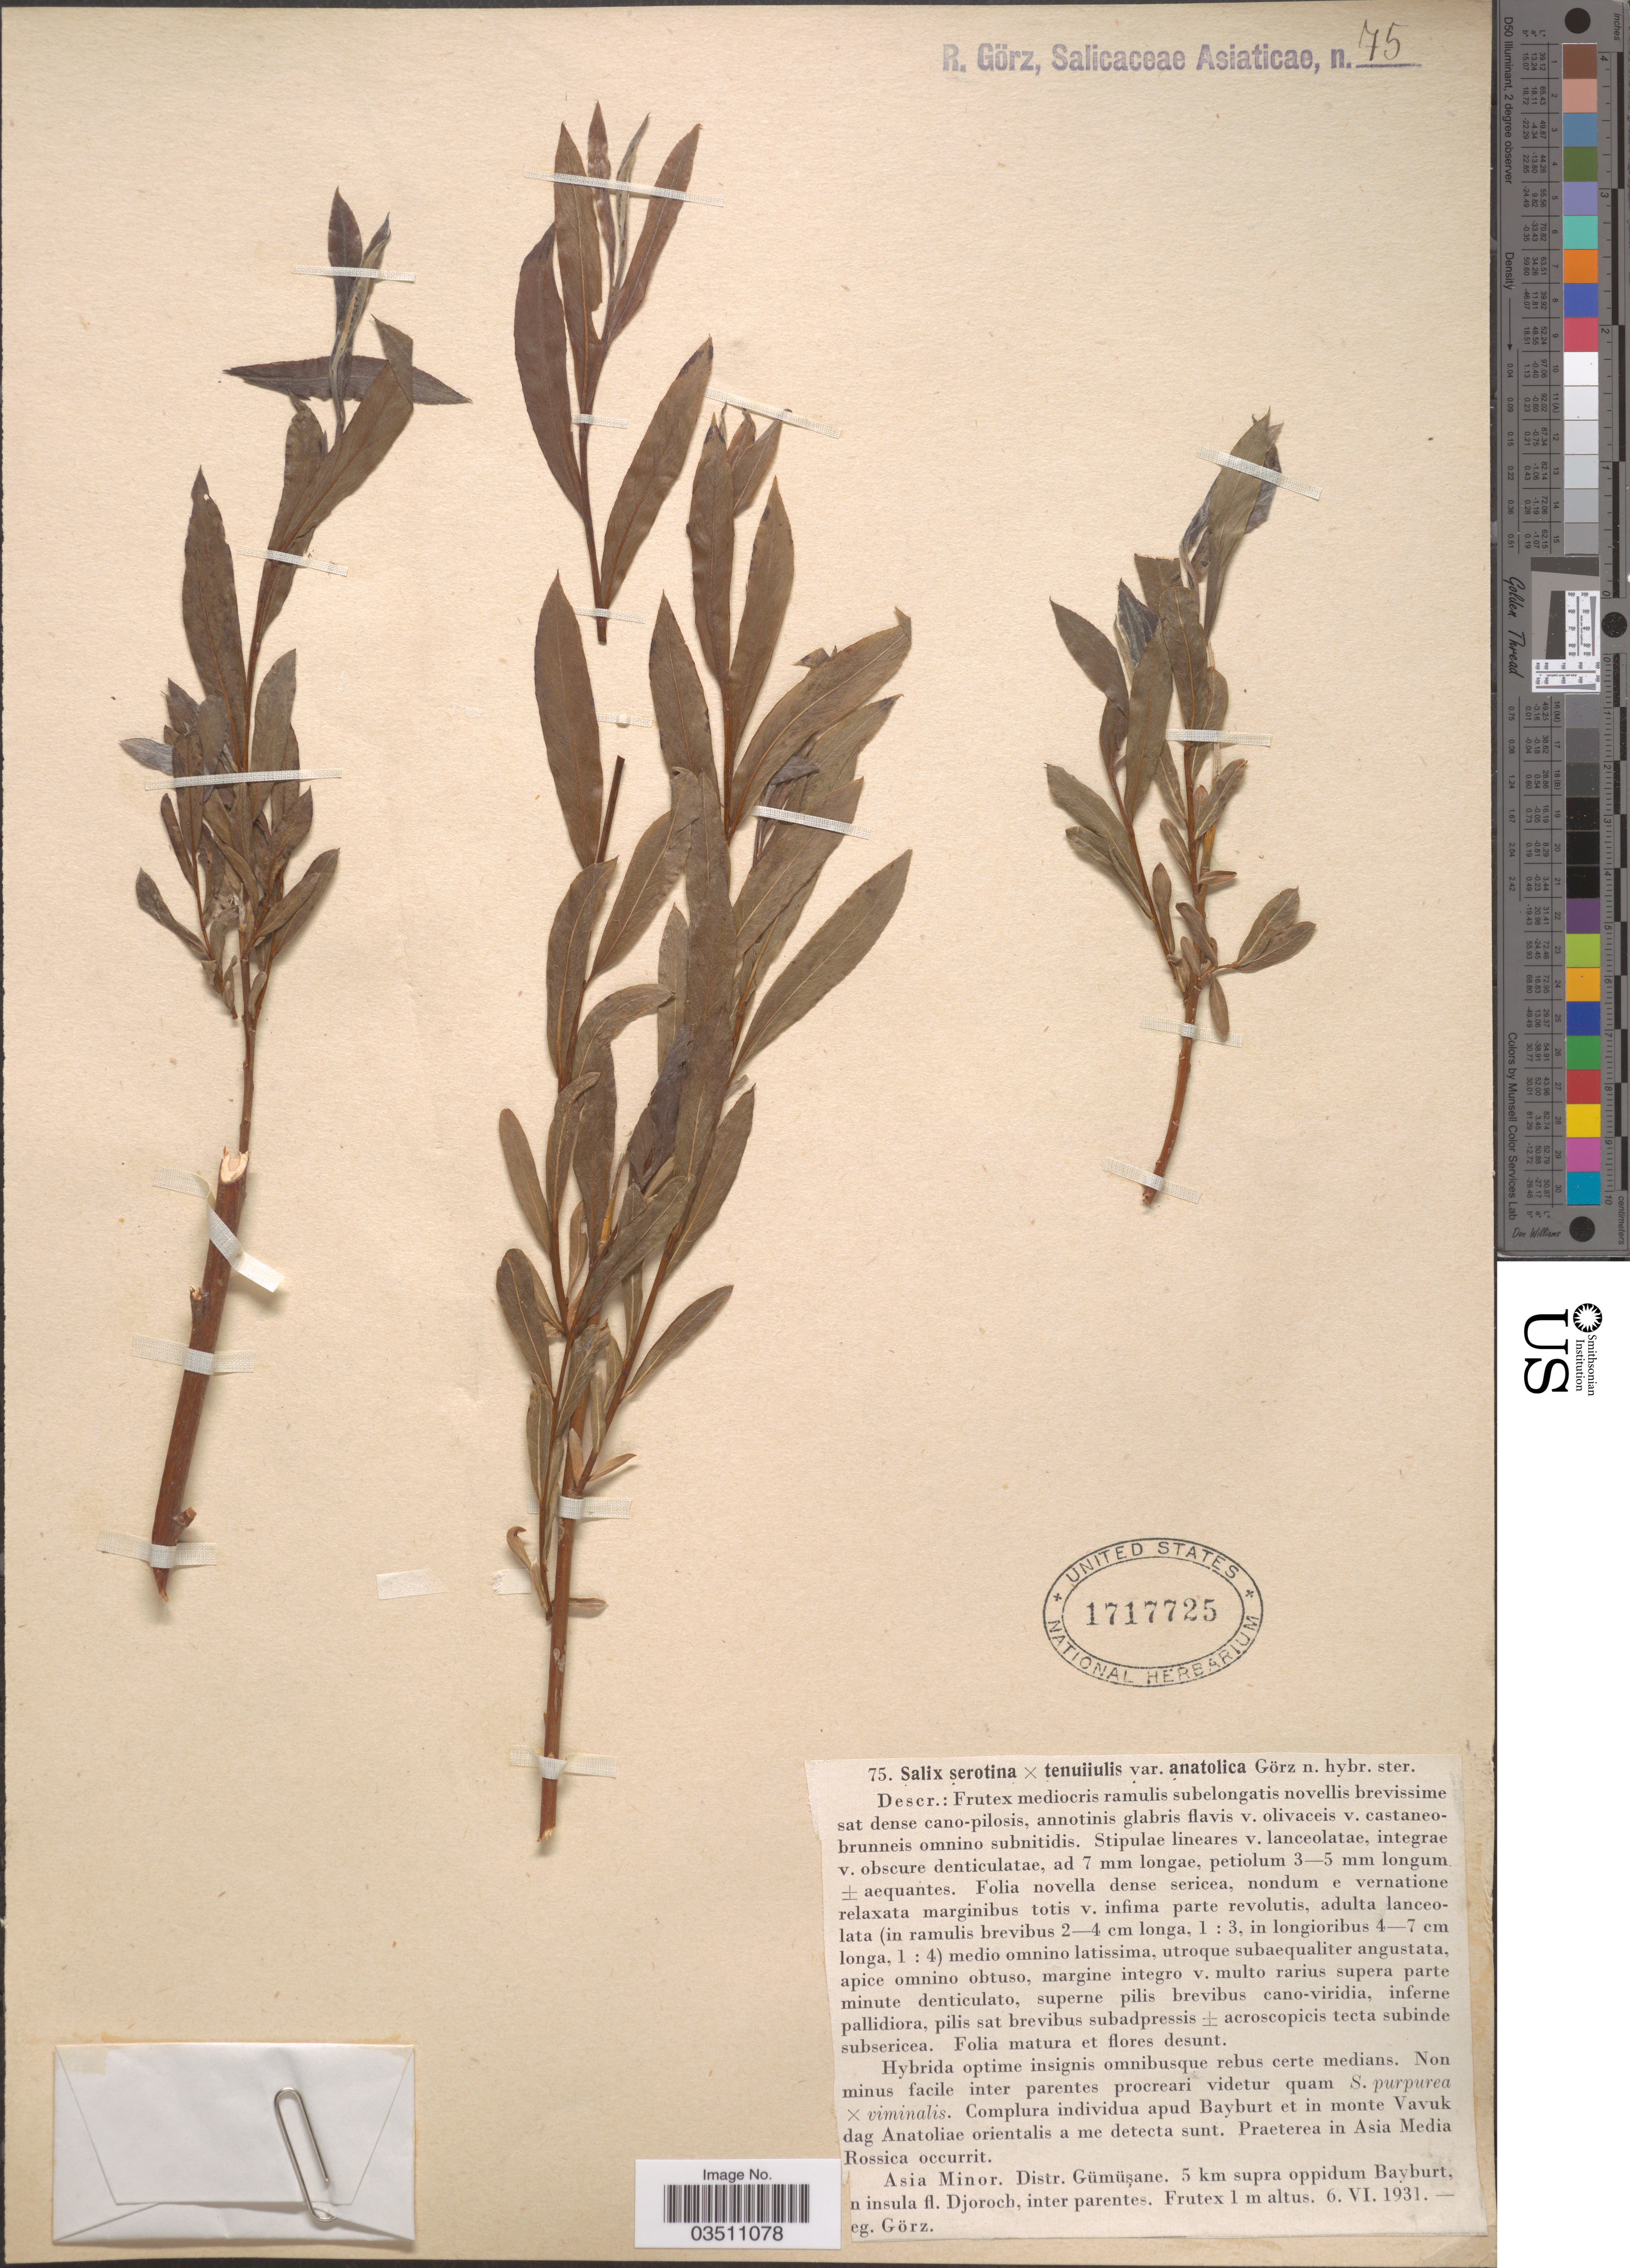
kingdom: Plantae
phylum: Tracheophyta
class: Magnoliopsida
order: Malpighiales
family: Salicaceae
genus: Salix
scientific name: Salix serotina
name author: Pall.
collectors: Gorz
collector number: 75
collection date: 1931-06-06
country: Turkey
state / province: Gumushane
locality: Asia Minor. Distr. Gümüsane, 5 km supra oppidum Bayburt, [illegible text]n insula fl. Djoroch.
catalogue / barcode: US 1717725